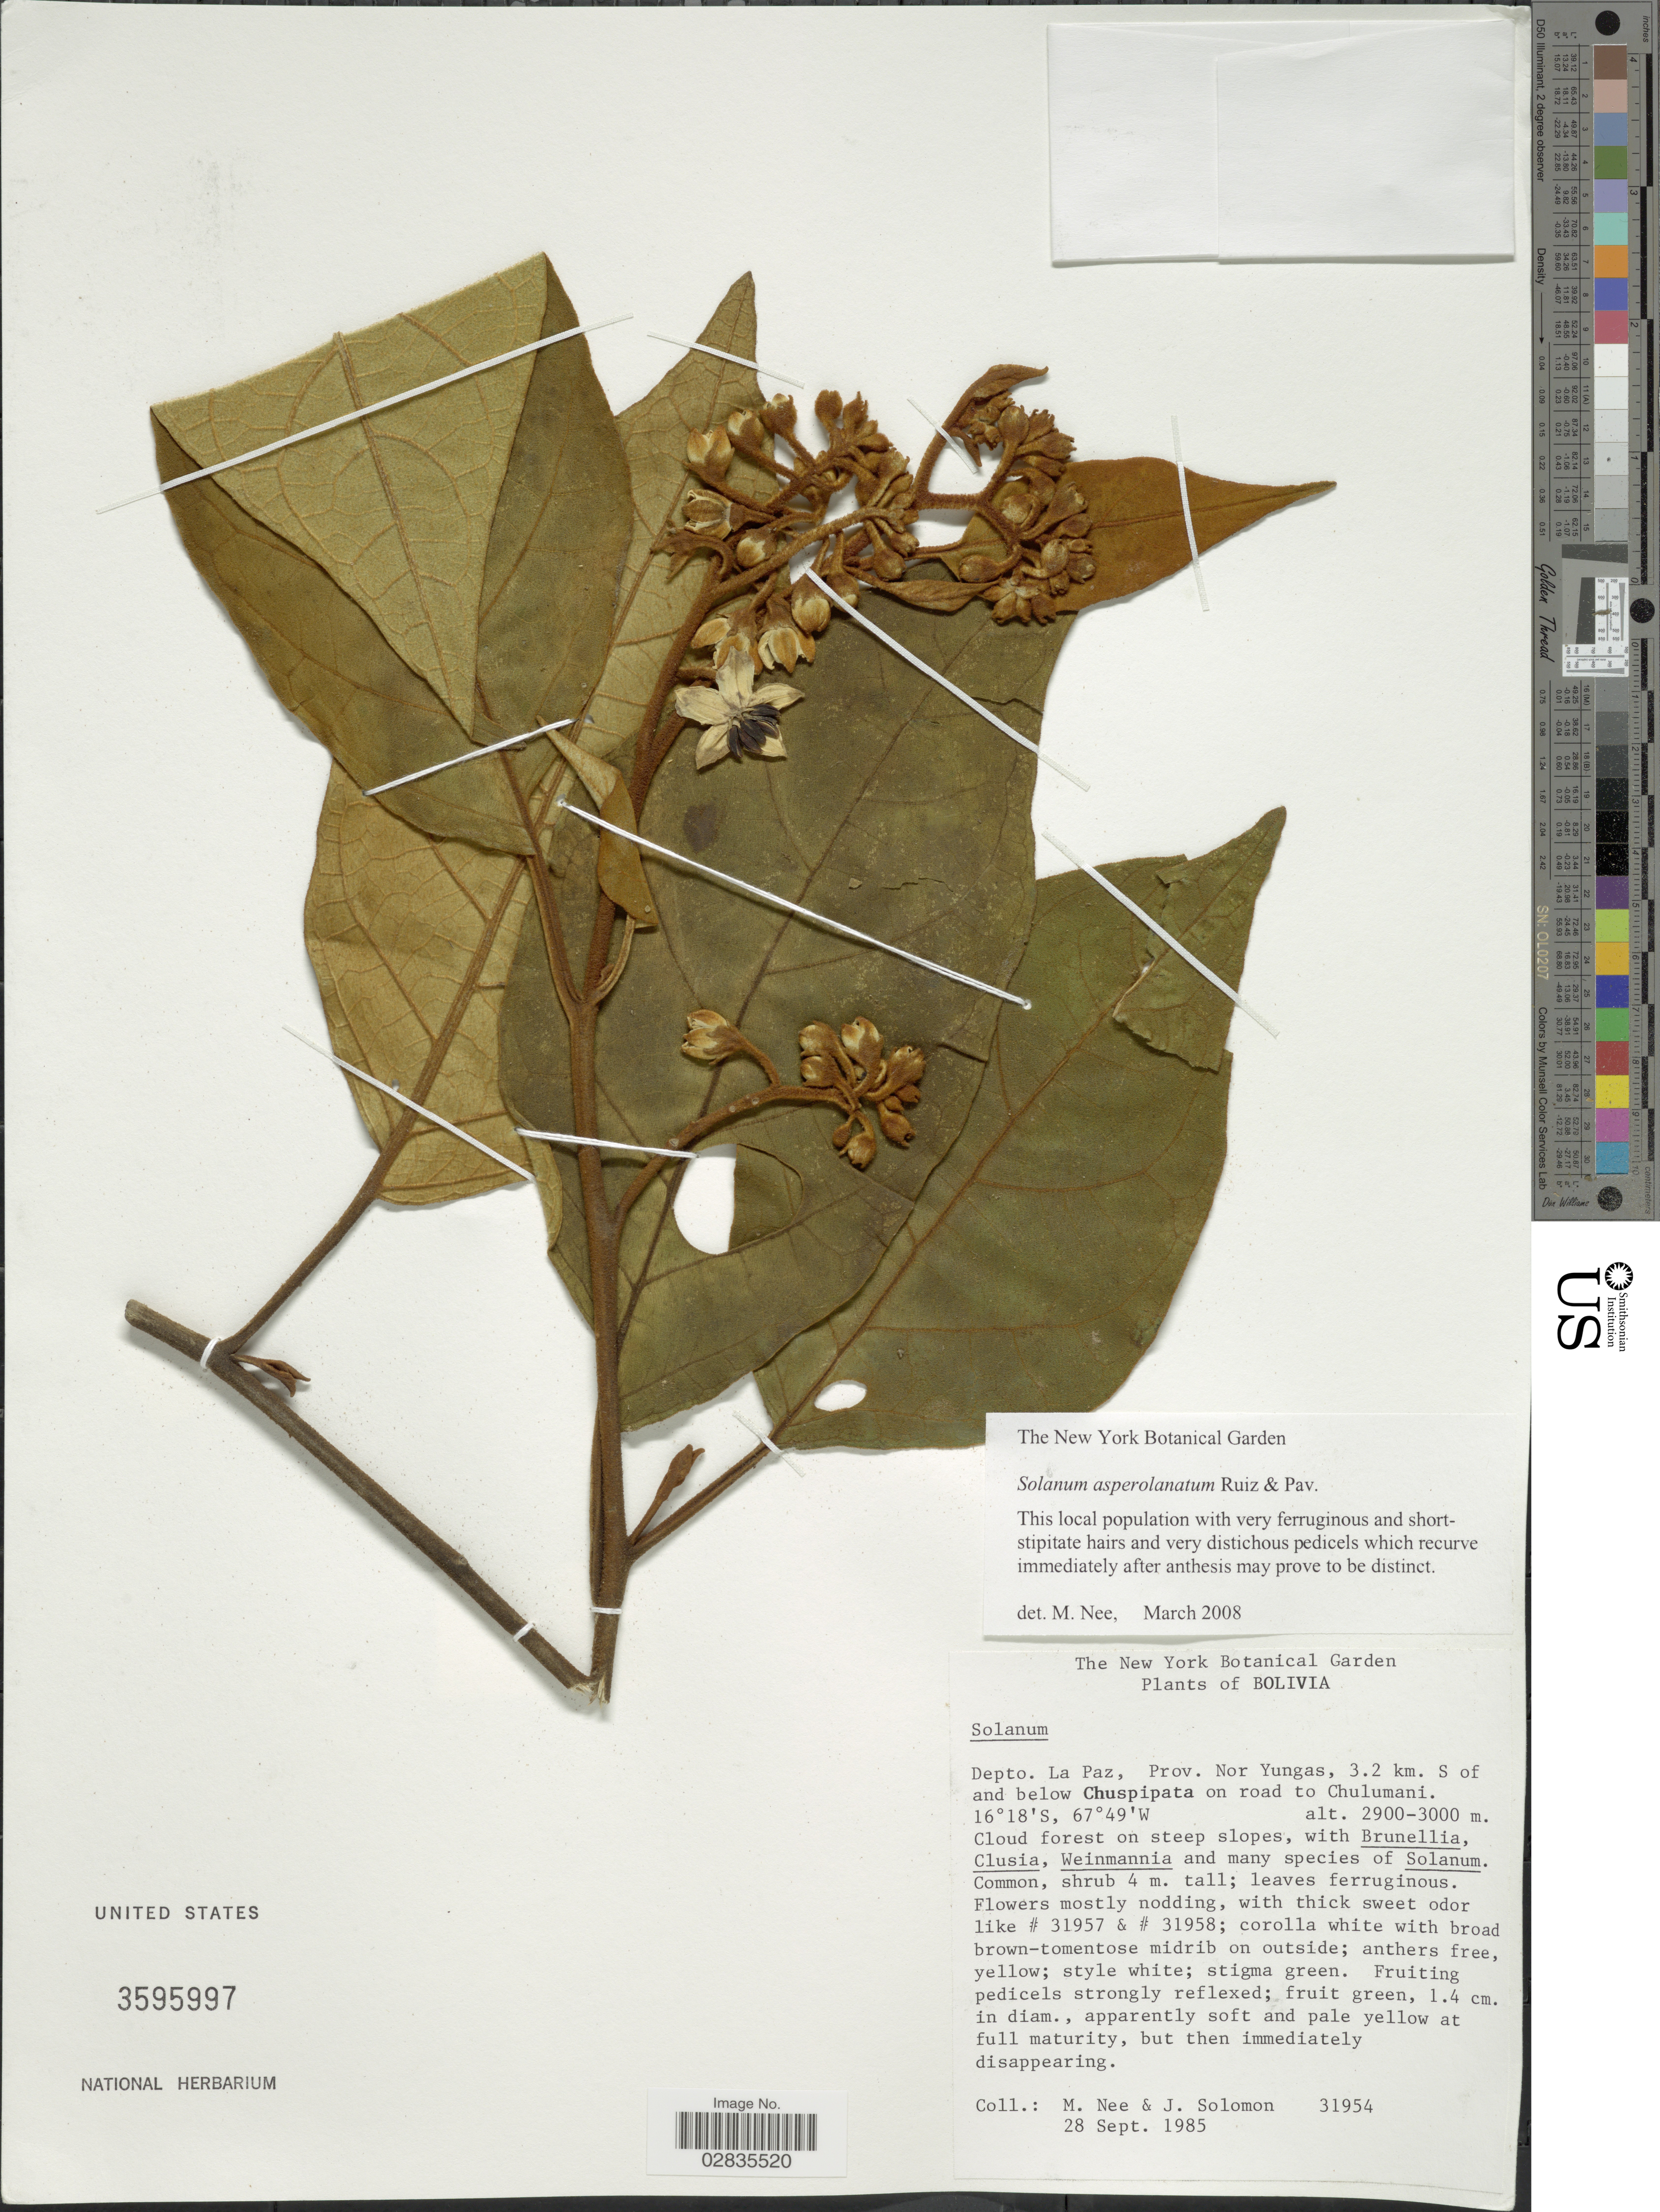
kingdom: Plantae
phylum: Tracheophyta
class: Magnoliopsida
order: Solanales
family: Solanaceae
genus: Solanum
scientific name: Solanum asperolanatum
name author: Ruiz & Pav.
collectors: M. Nee & J. Solomon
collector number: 31954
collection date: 1985-09-28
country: Bolivia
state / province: La Paz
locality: Depto. La Paz, Prov. Nor Yungas, 3.2 km S of and below Chuspipata on road to Chulumani.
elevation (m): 2900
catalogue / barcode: US 3595997